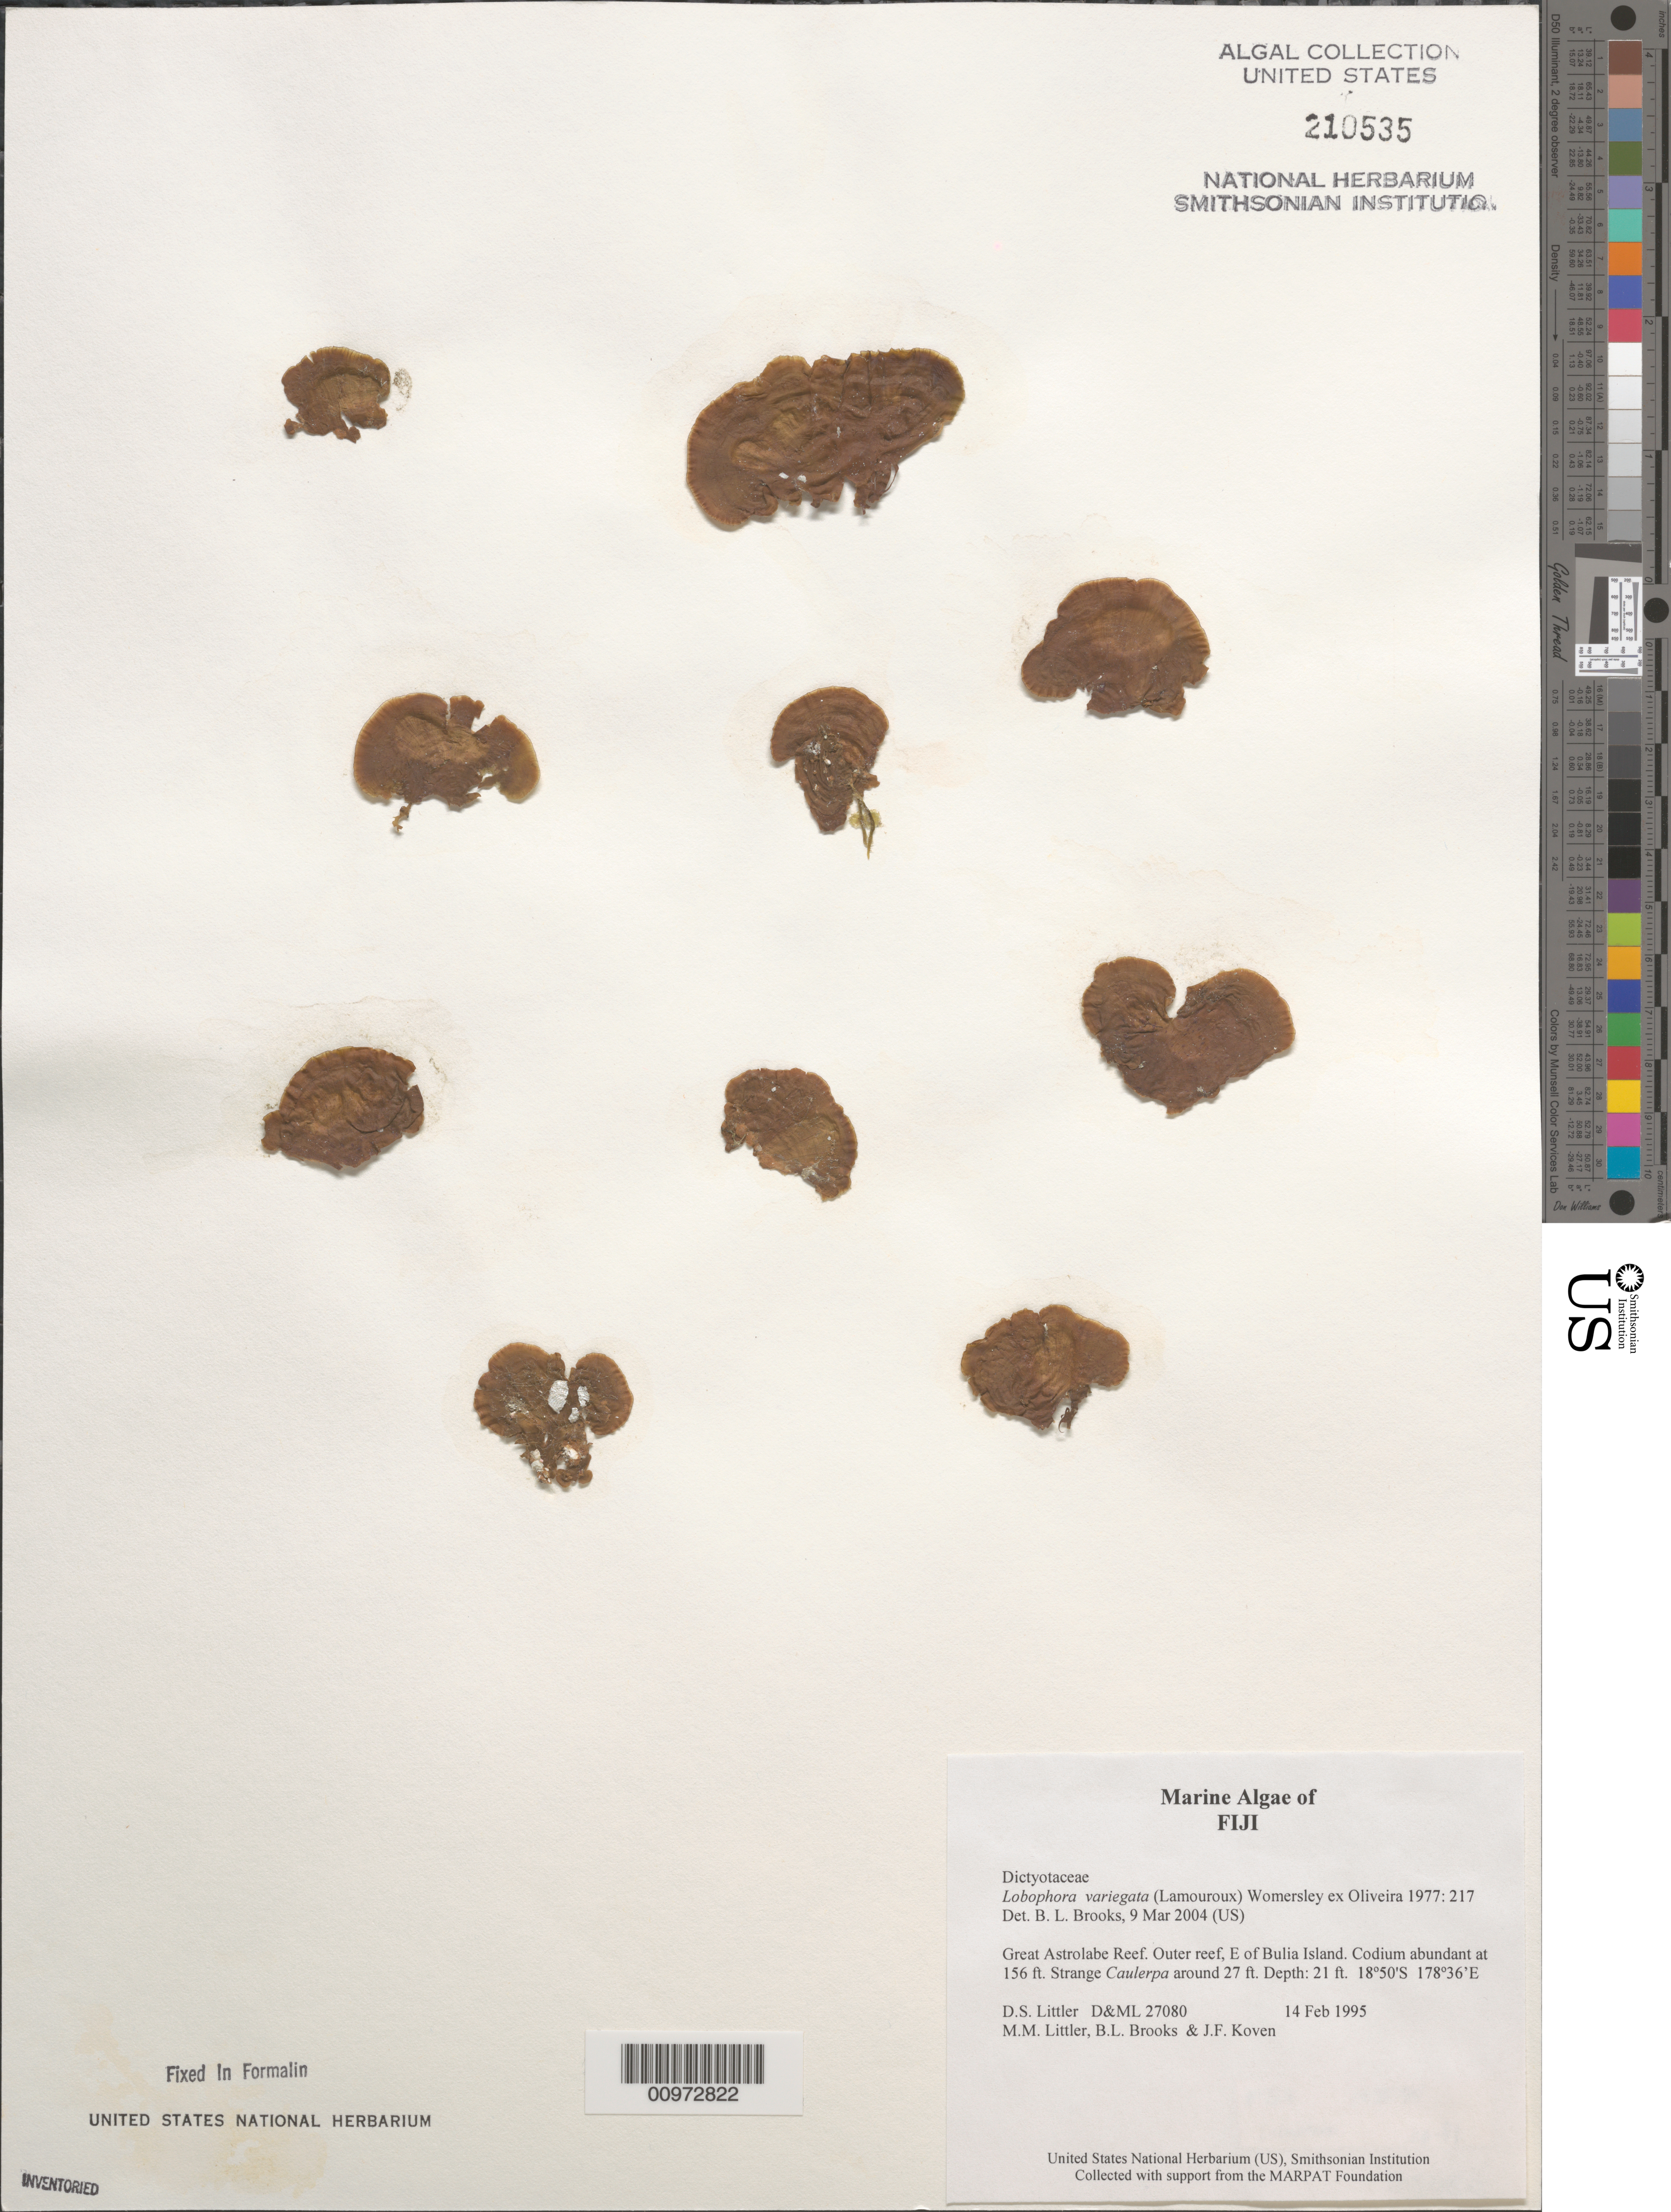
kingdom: Chromista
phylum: Ochrophyta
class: Phaeophyceae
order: Dictyotales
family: Dictyotaceae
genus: Lobophora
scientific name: Lobophora variegata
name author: (J.V.Lamouroux) Womersley & E.C. Oliveira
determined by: Brooks, B. L., (BOT), Smithsonian Institution - National Museum of Natural History (UNITED STATES)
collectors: D. S. Littler, M. M. Littler, B. Brooks & J. Koven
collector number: D&ML 27080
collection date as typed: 14 Feb 1995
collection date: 1995-02-14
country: Fiji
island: Bulia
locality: Great Astrolabe Reef, outer reef, east of island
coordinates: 18 50'S, 178 36'E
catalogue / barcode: US 210535